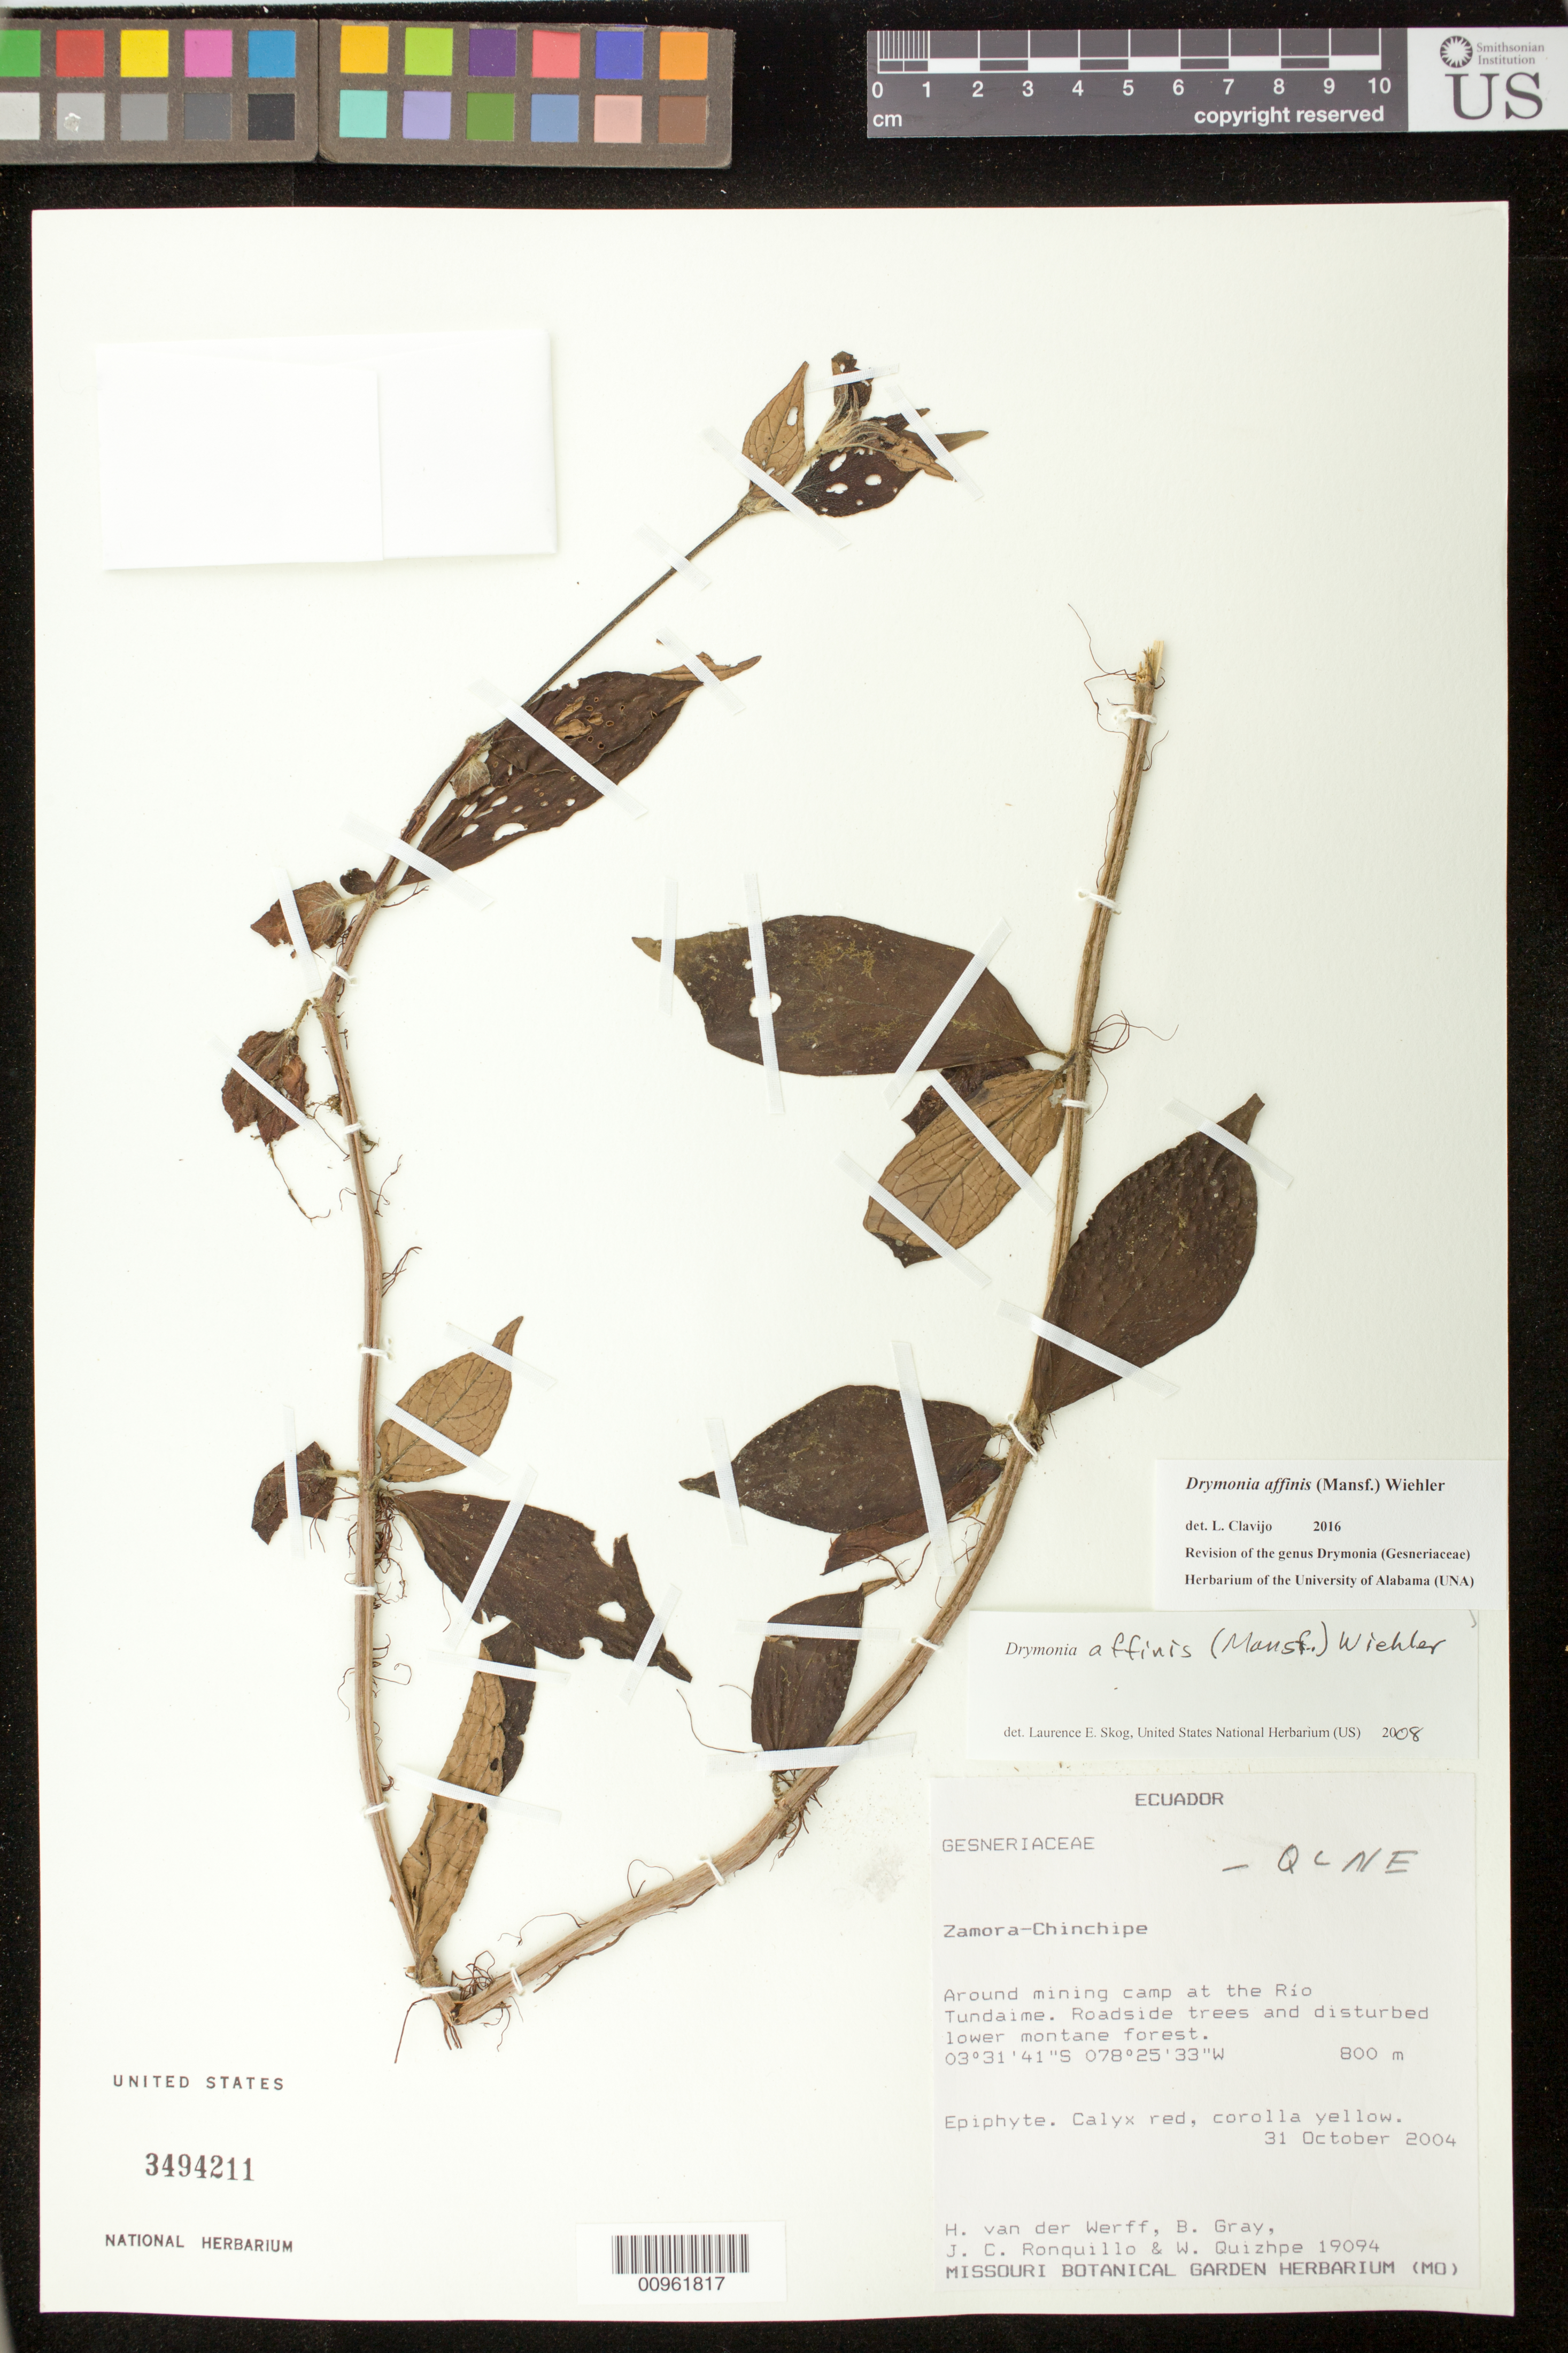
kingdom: Plantae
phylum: Tracheophyta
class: Magnoliopsida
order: Lamiales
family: Gesneriaceae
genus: Drymonia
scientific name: Drymonia affinis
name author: (Mansf.) Wiehler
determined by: Skog, Laurence E.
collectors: H. van der Werff, B. Gray, J. Ronquillo & W. Quizhpe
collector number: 19094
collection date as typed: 31 Oct 2004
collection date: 2004-10-31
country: Ecuador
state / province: Zamora-Chinchipe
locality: Around mining camp at the Río Tundaime.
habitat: Roadside trees and disturbed lower montane forest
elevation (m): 800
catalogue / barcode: US 3494211